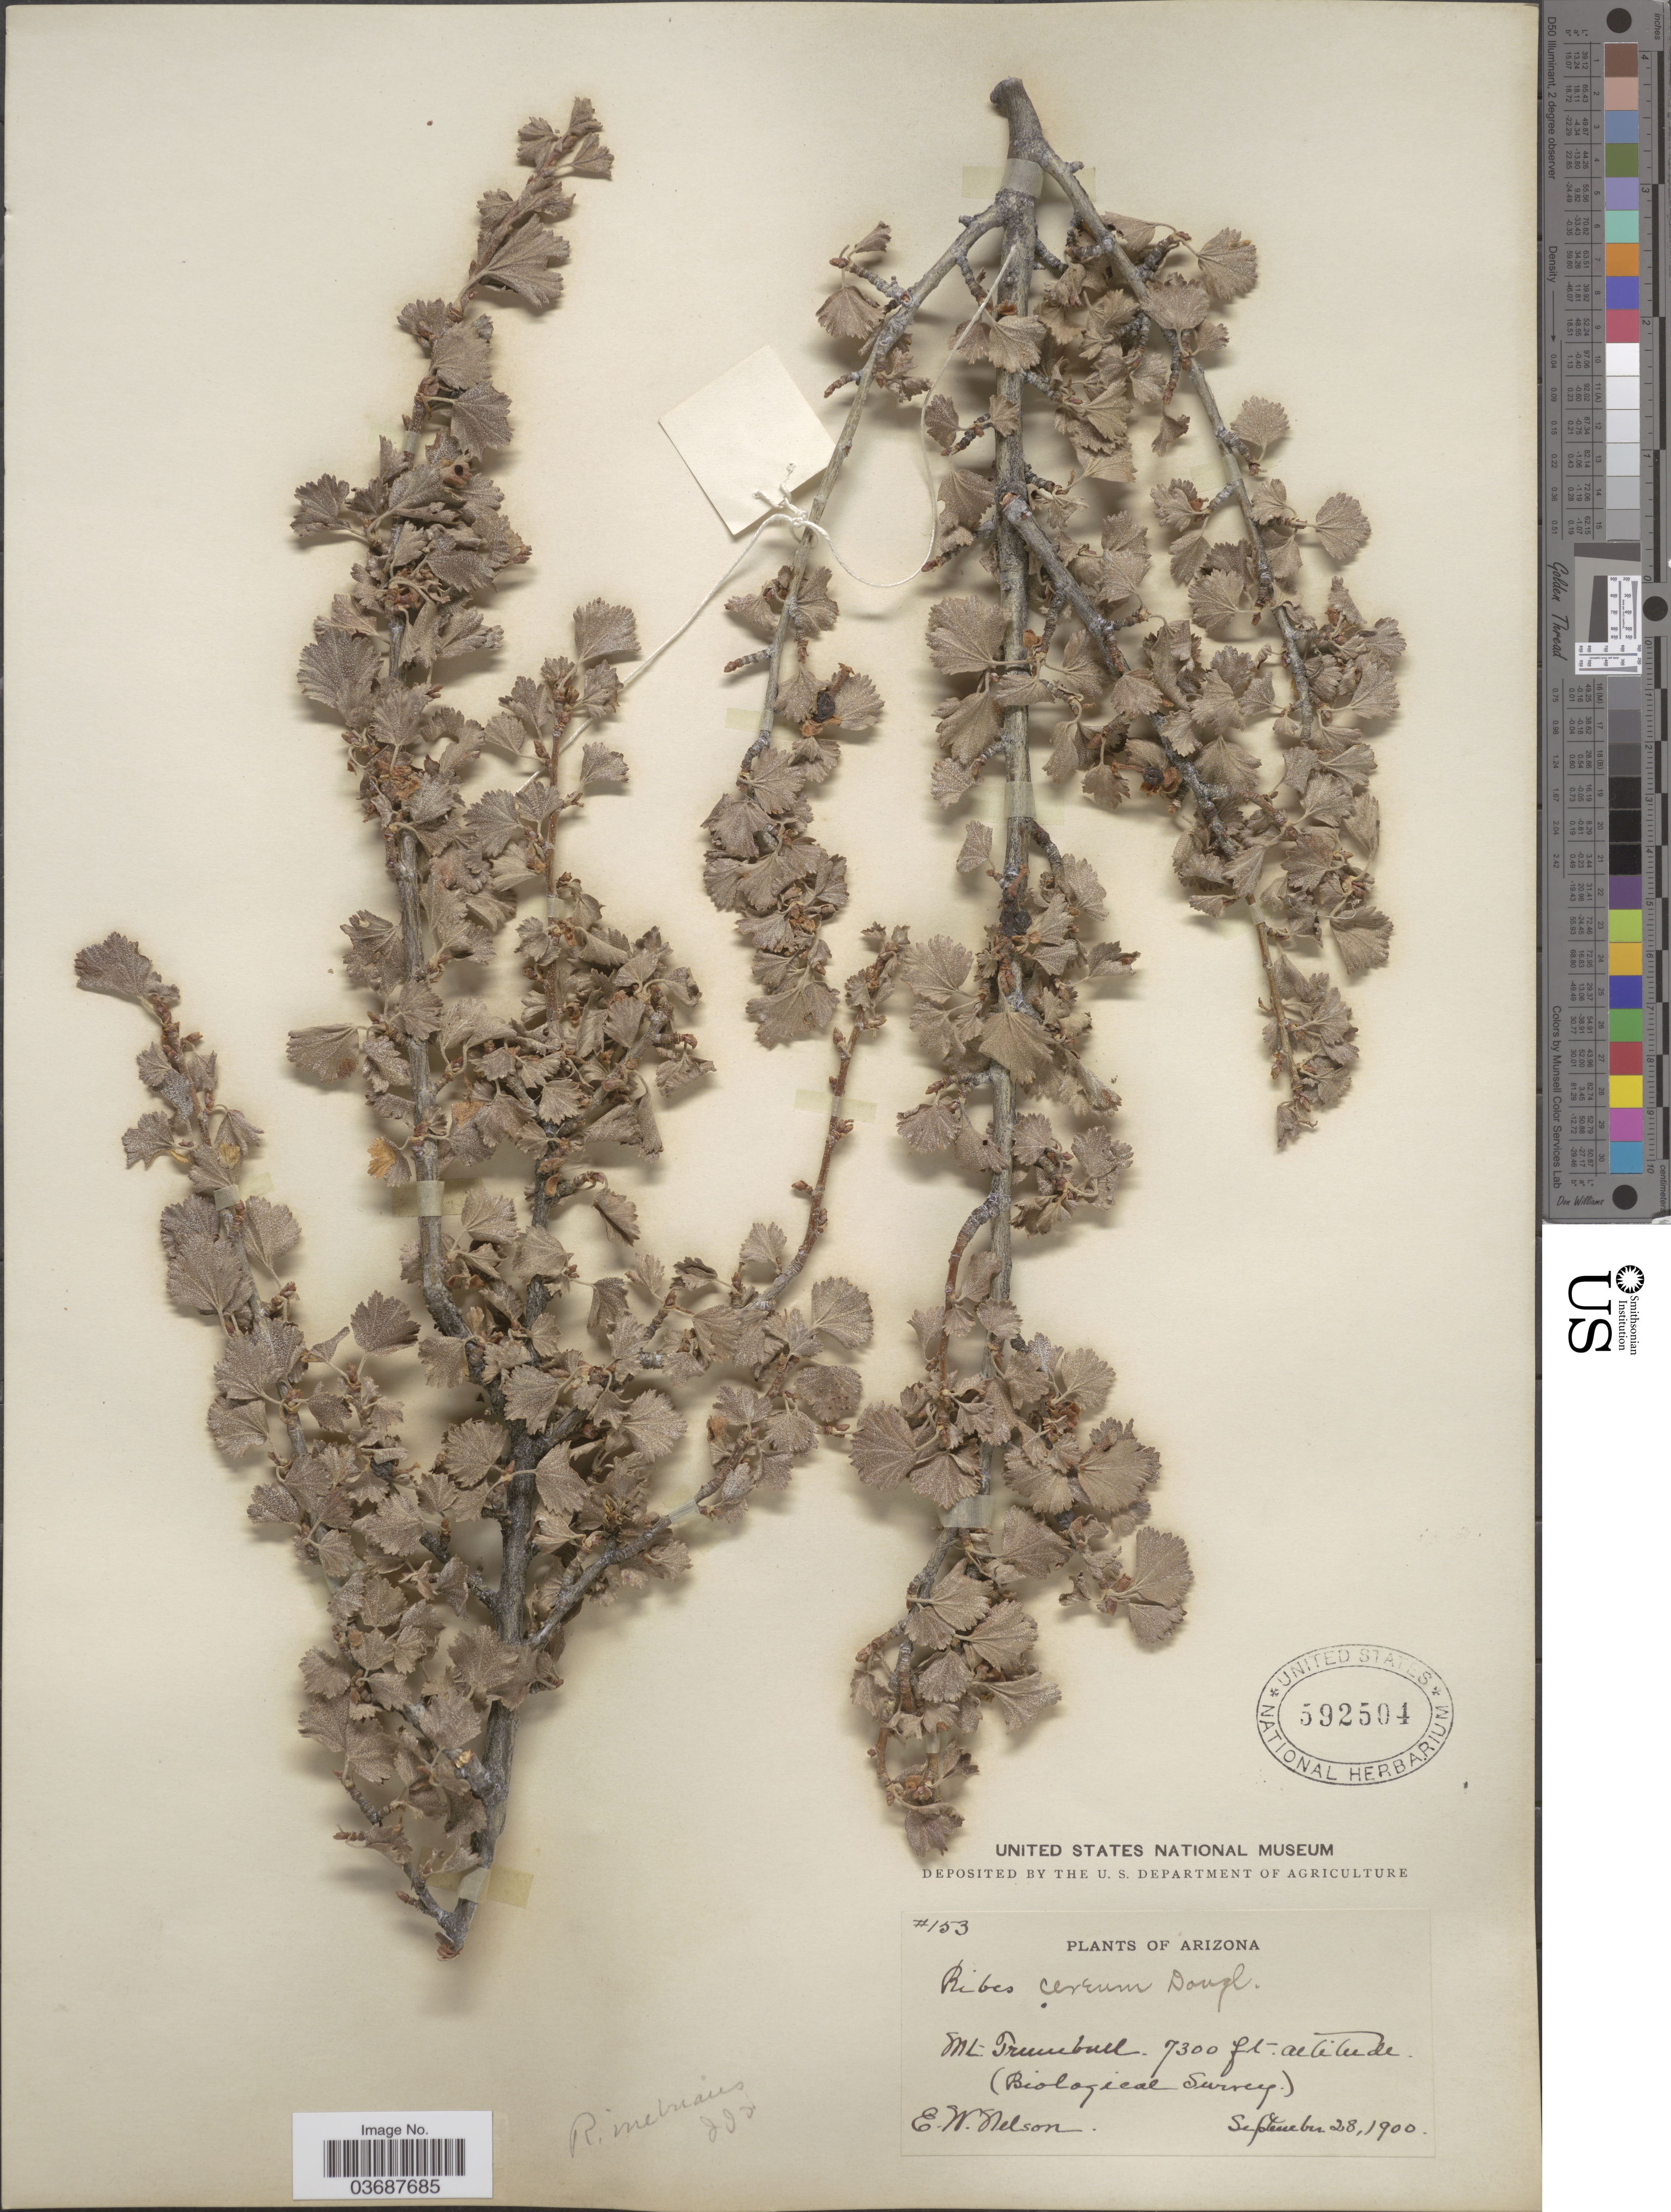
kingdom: Plantae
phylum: Tracheophyta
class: Magnoliopsida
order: Saxifragales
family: Grossulariaceae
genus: Ribes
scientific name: Ribes inebrians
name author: Lindl.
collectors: E. W. Nelson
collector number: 153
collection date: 1900-09-28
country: United States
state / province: Arizona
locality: Mt. Trumbull.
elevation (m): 2225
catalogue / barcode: US 592504